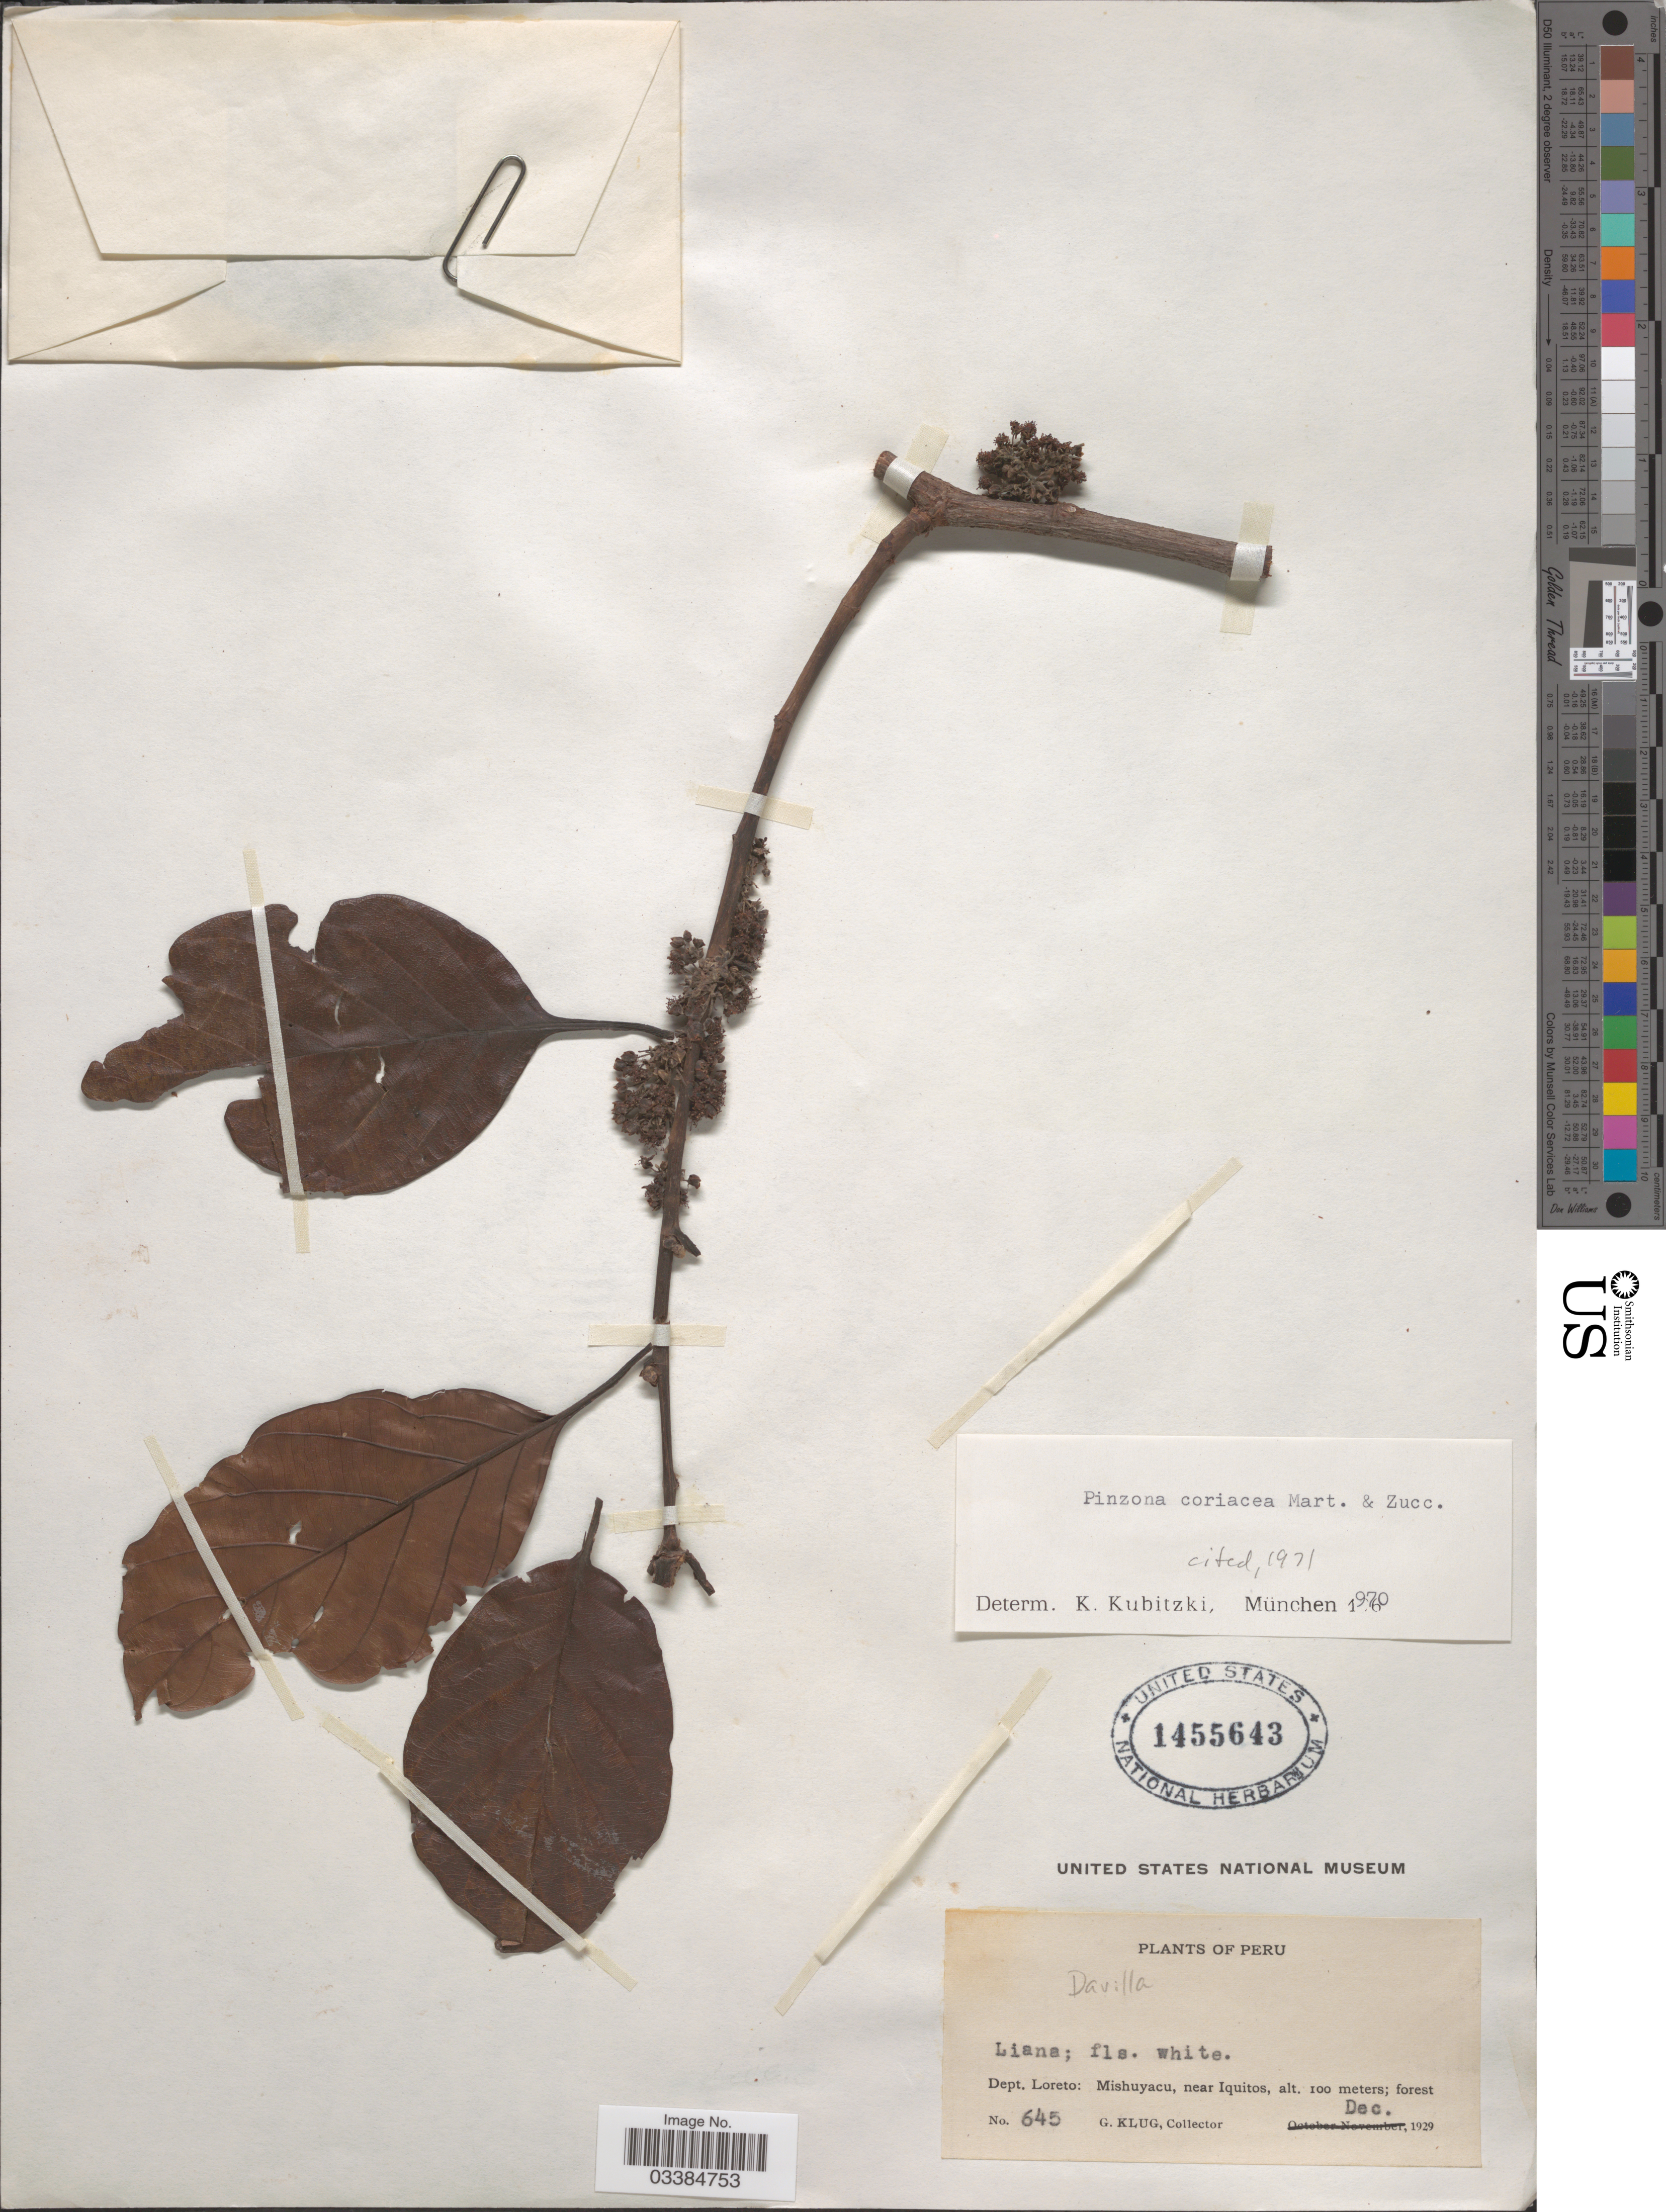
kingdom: Plantae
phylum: Tracheophyta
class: Magnoliopsida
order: Dilleniales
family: Dilleniaceae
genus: Pinzona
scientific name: Pinzona coriacea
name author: Mart. & Zucc.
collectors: G. Klug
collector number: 645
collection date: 1929-12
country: Peru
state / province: Loreto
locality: Dept. Loreto: Mishuyacu, near Iquitos.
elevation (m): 100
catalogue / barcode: US 1455643